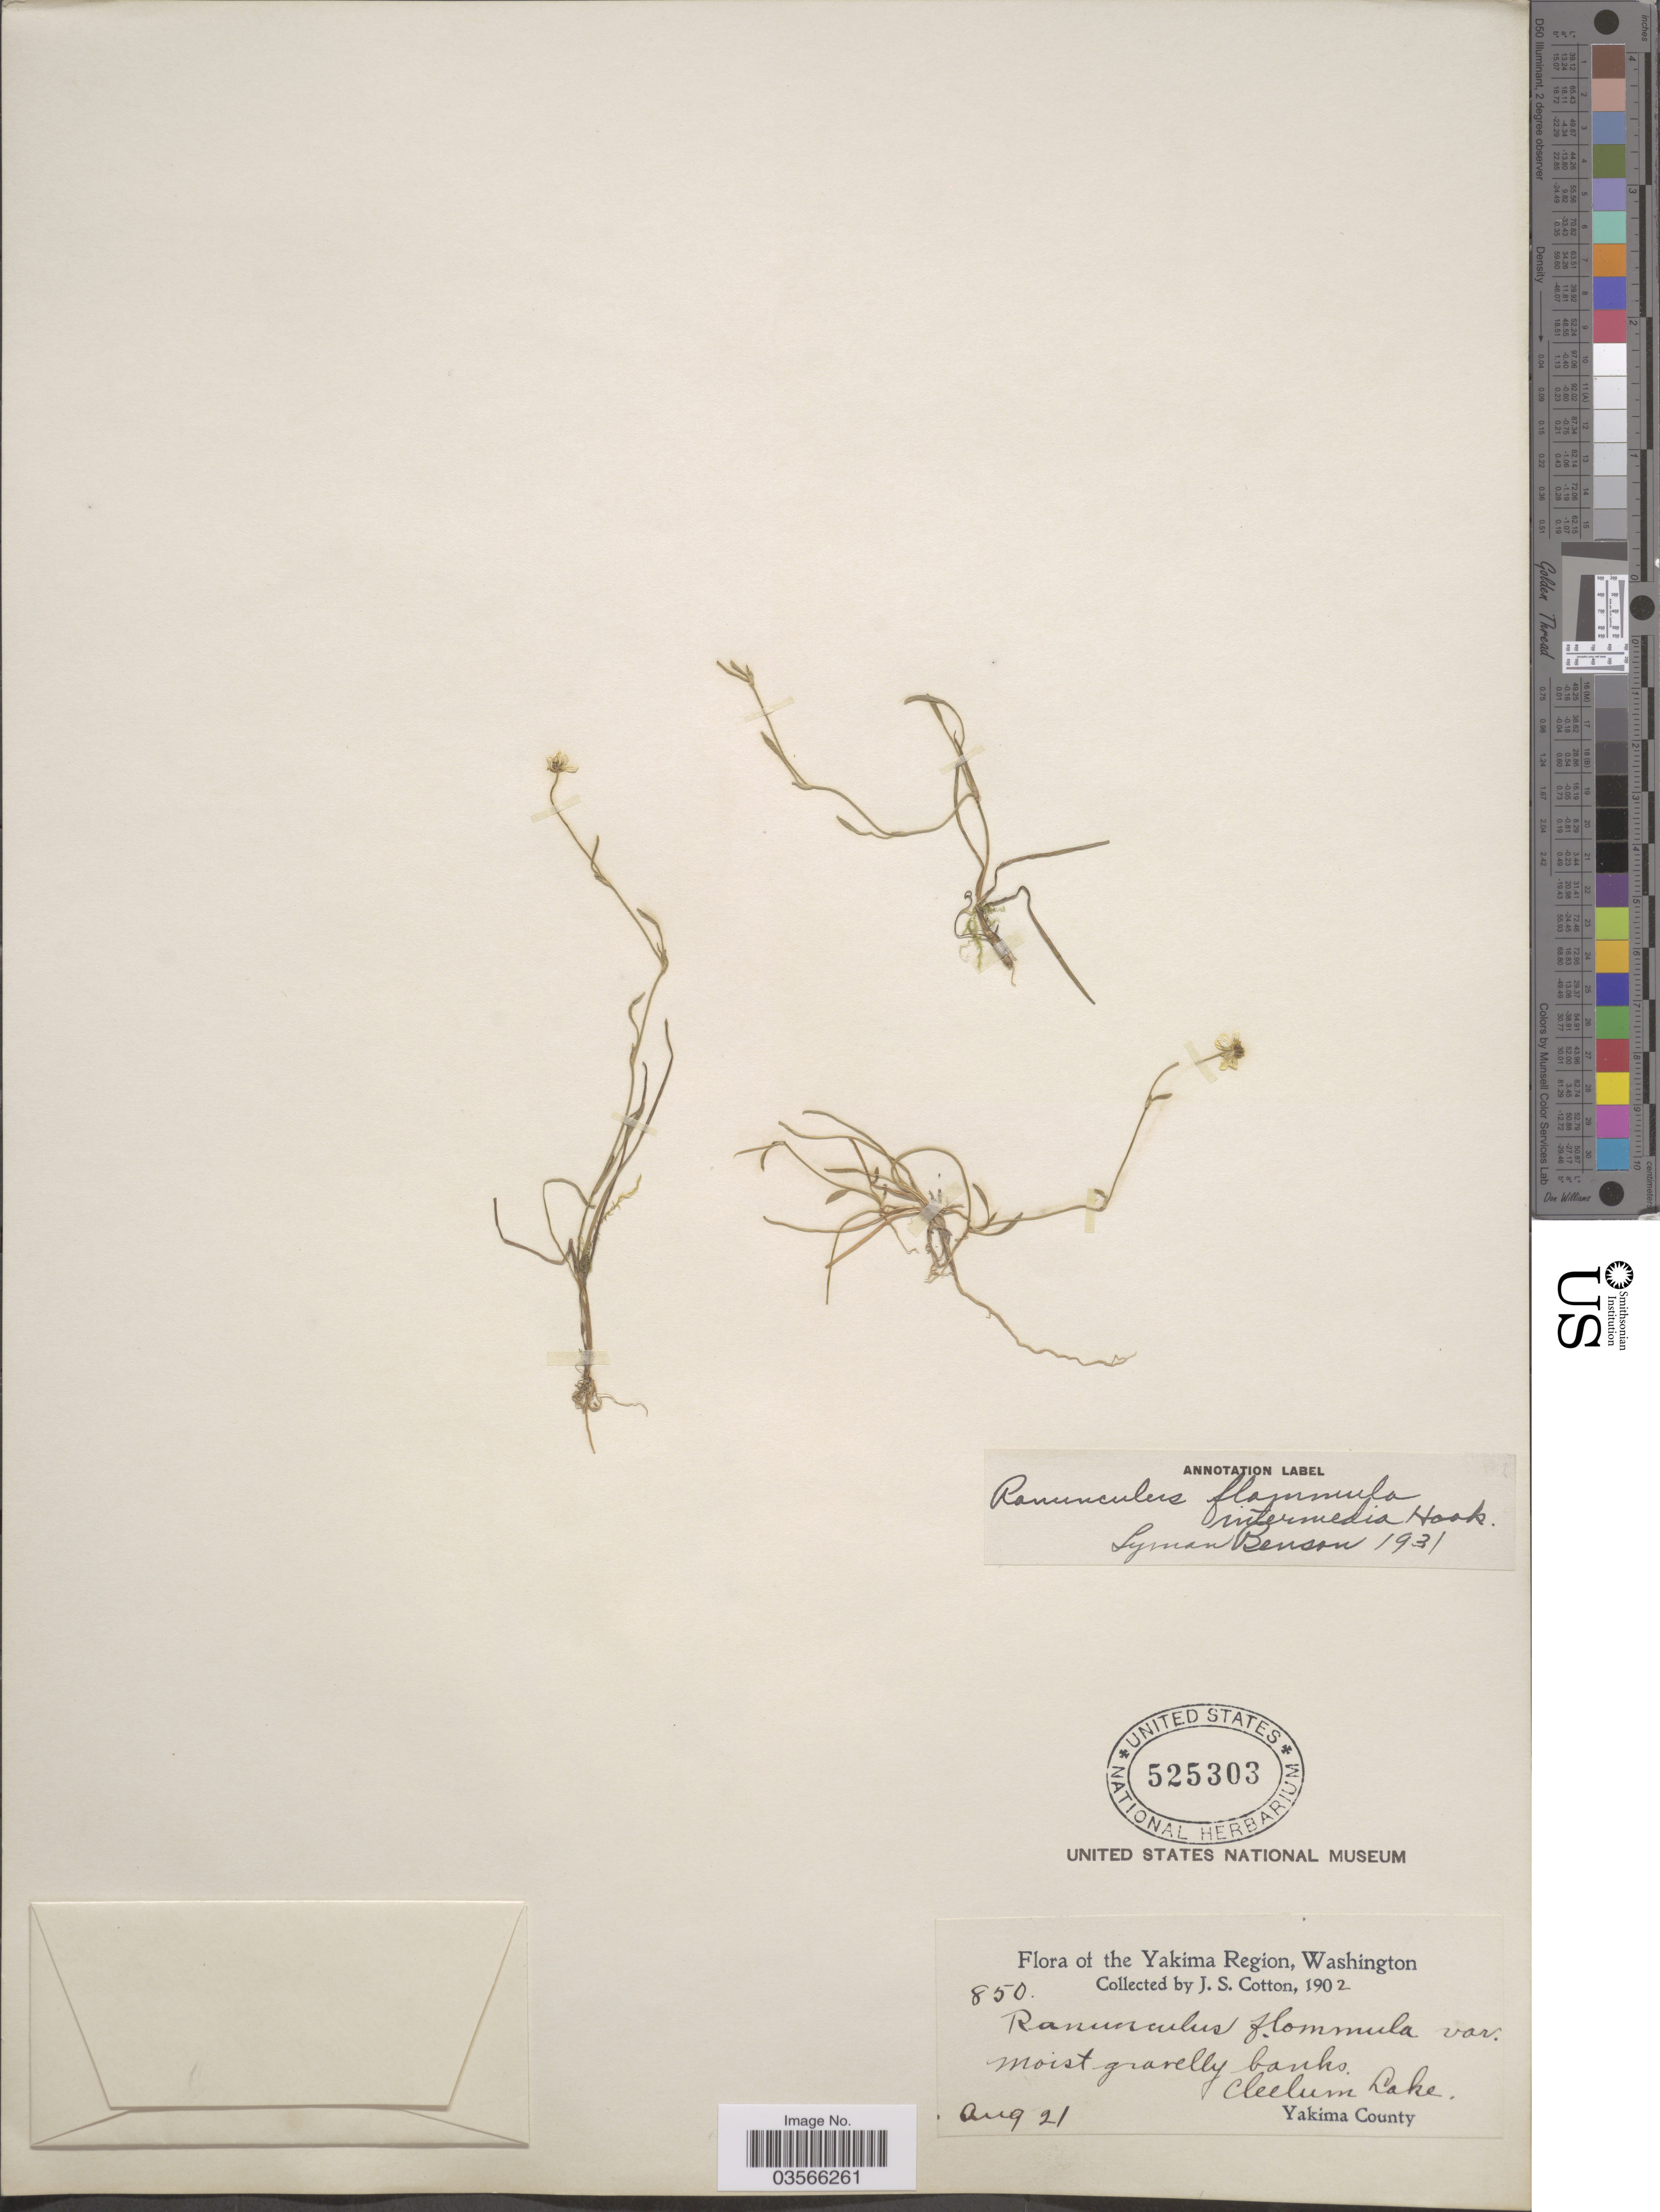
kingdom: Plantae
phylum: Tracheophyta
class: Magnoliopsida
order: Ranunculales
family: Ranunculaceae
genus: Ranunculus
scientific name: Ranunculus flammula var. ovalis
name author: (J.M. Bigelow) L.D. Benson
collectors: J. S. Cotton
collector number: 850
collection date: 1902-08-21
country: United States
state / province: Washington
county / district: Yakima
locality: Yakima Region. Cleelum Lake, Yakima County.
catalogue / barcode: US 525303